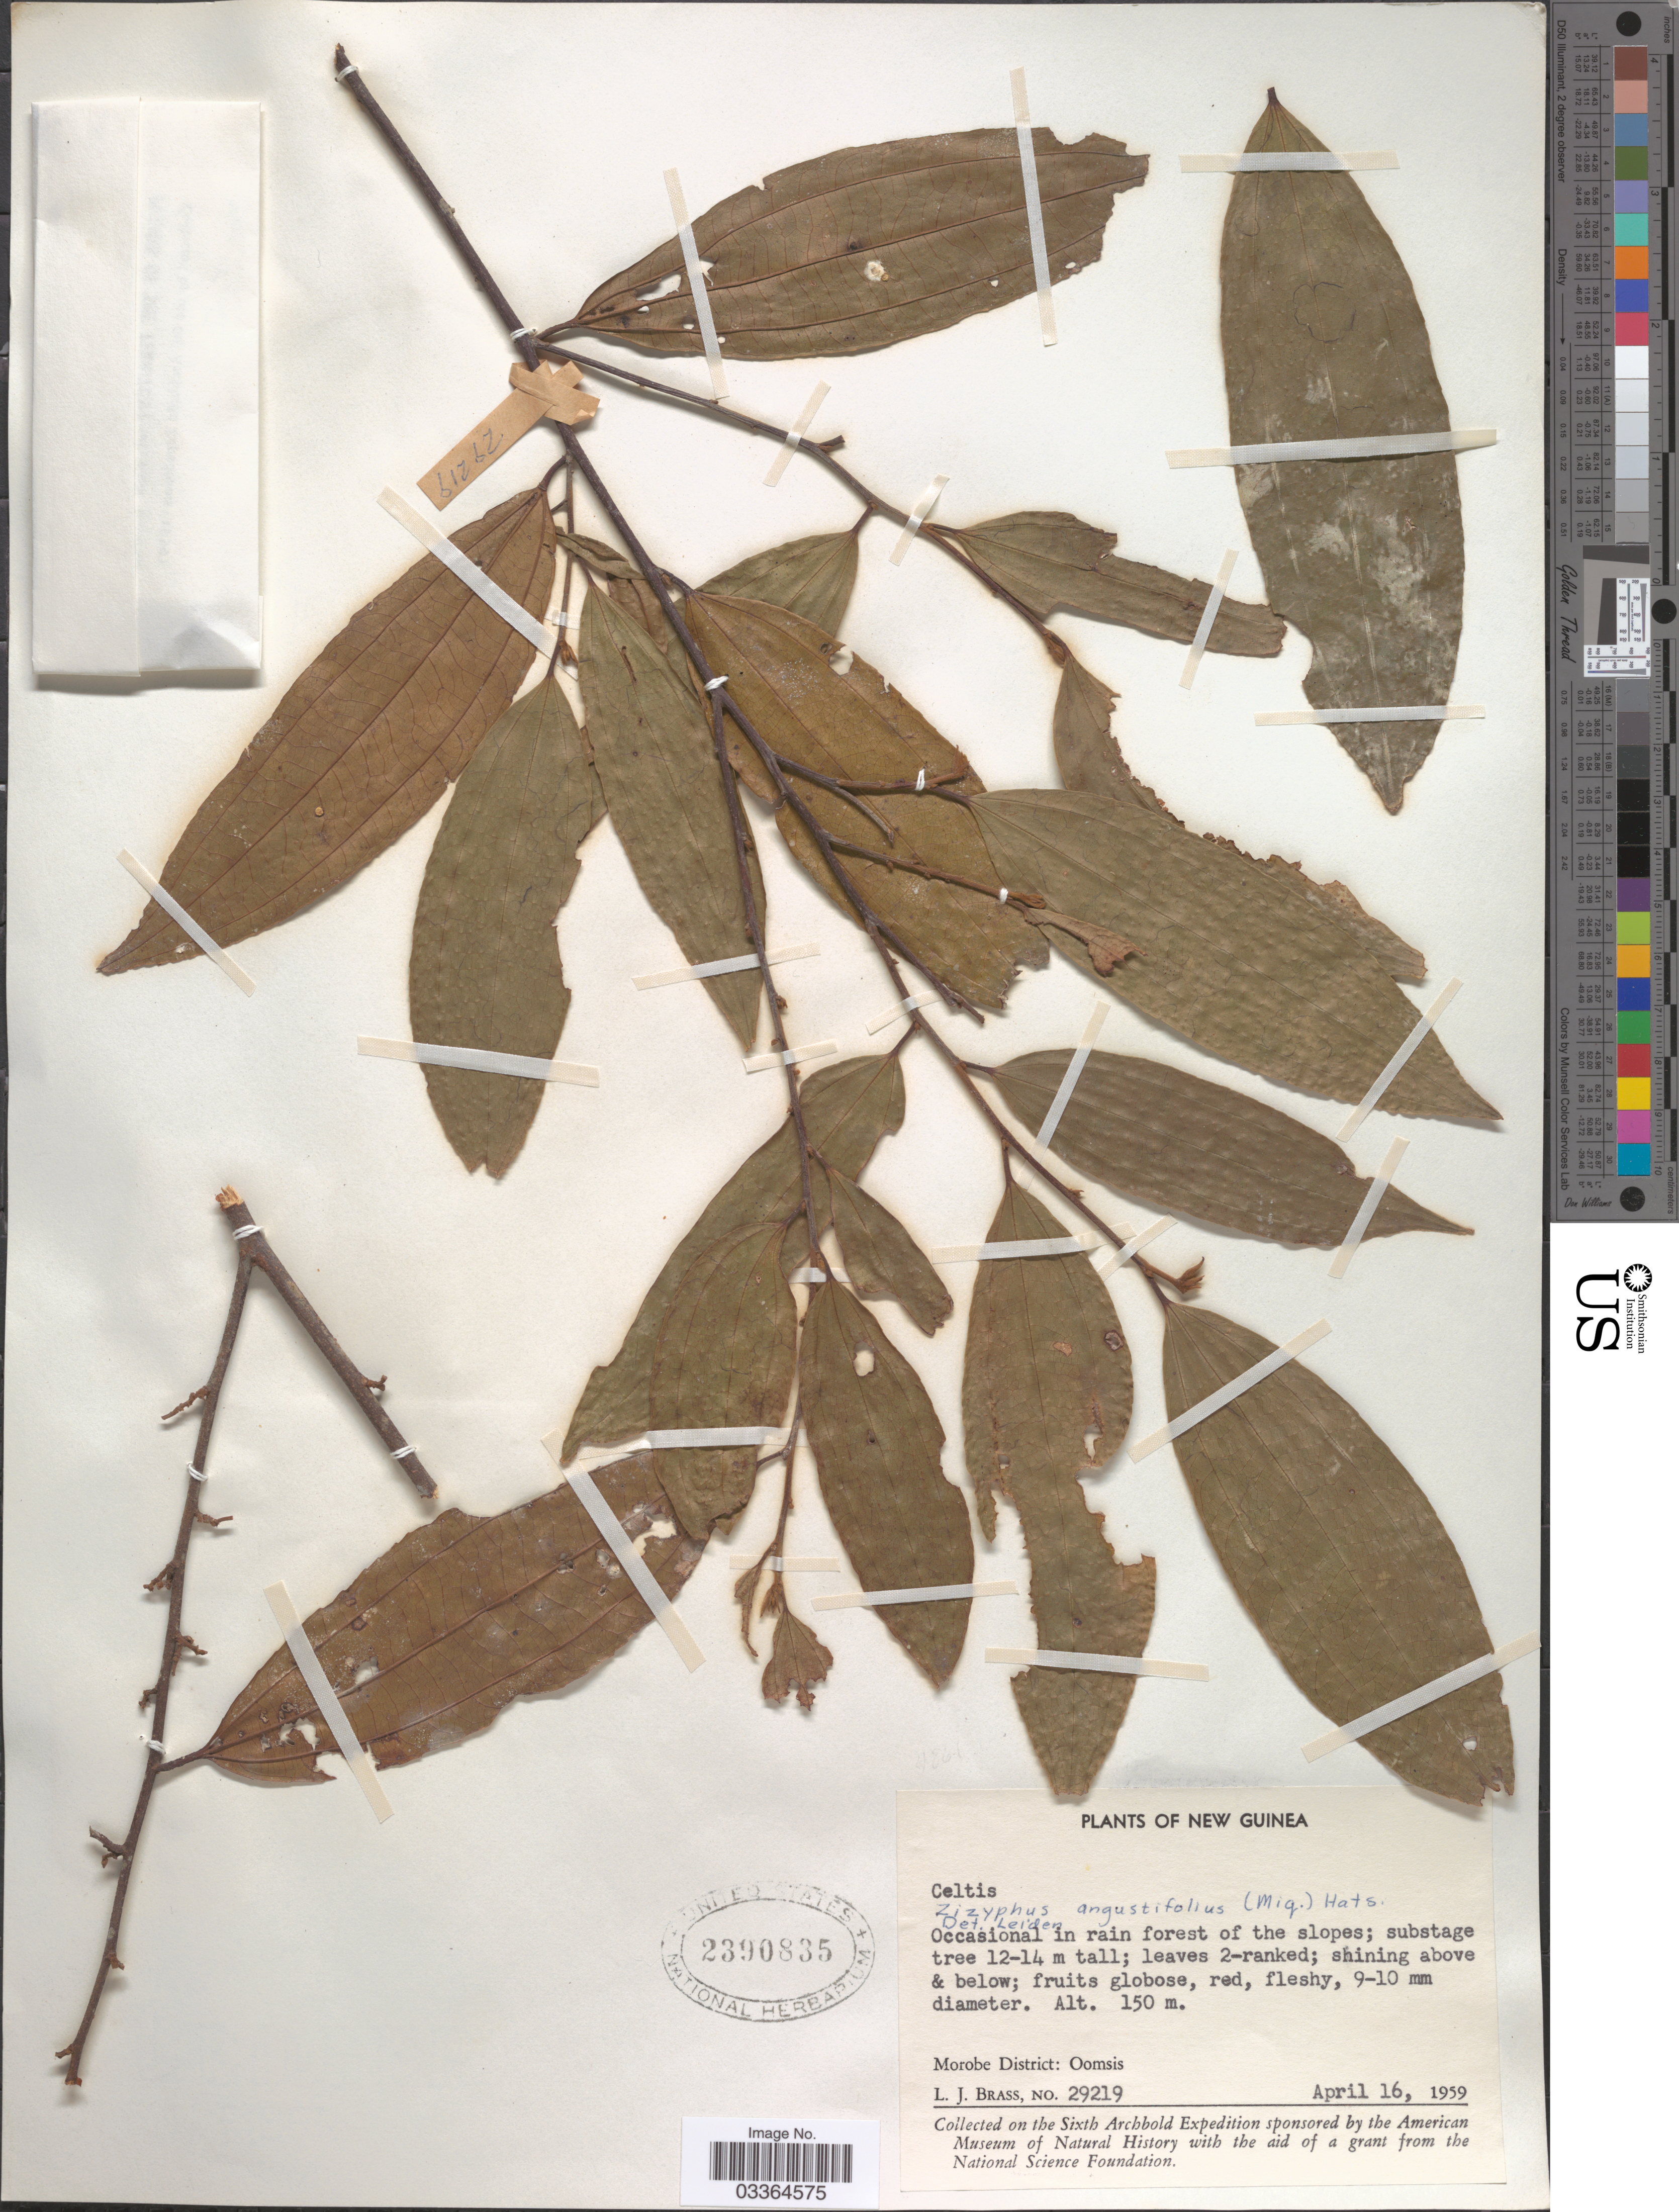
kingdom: Plantae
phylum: Tracheophyta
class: Magnoliopsida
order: Rosales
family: Rhamnaceae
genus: Ziziphus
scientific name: Ziziphus angustifolia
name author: (Miq.) Hatus. ex Steenis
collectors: L. J. Brass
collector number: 29219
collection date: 1959-04-16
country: Papua New Guinea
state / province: Morobe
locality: New Guinea. Morobe District: Oomsis.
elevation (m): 150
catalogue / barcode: US 2390835